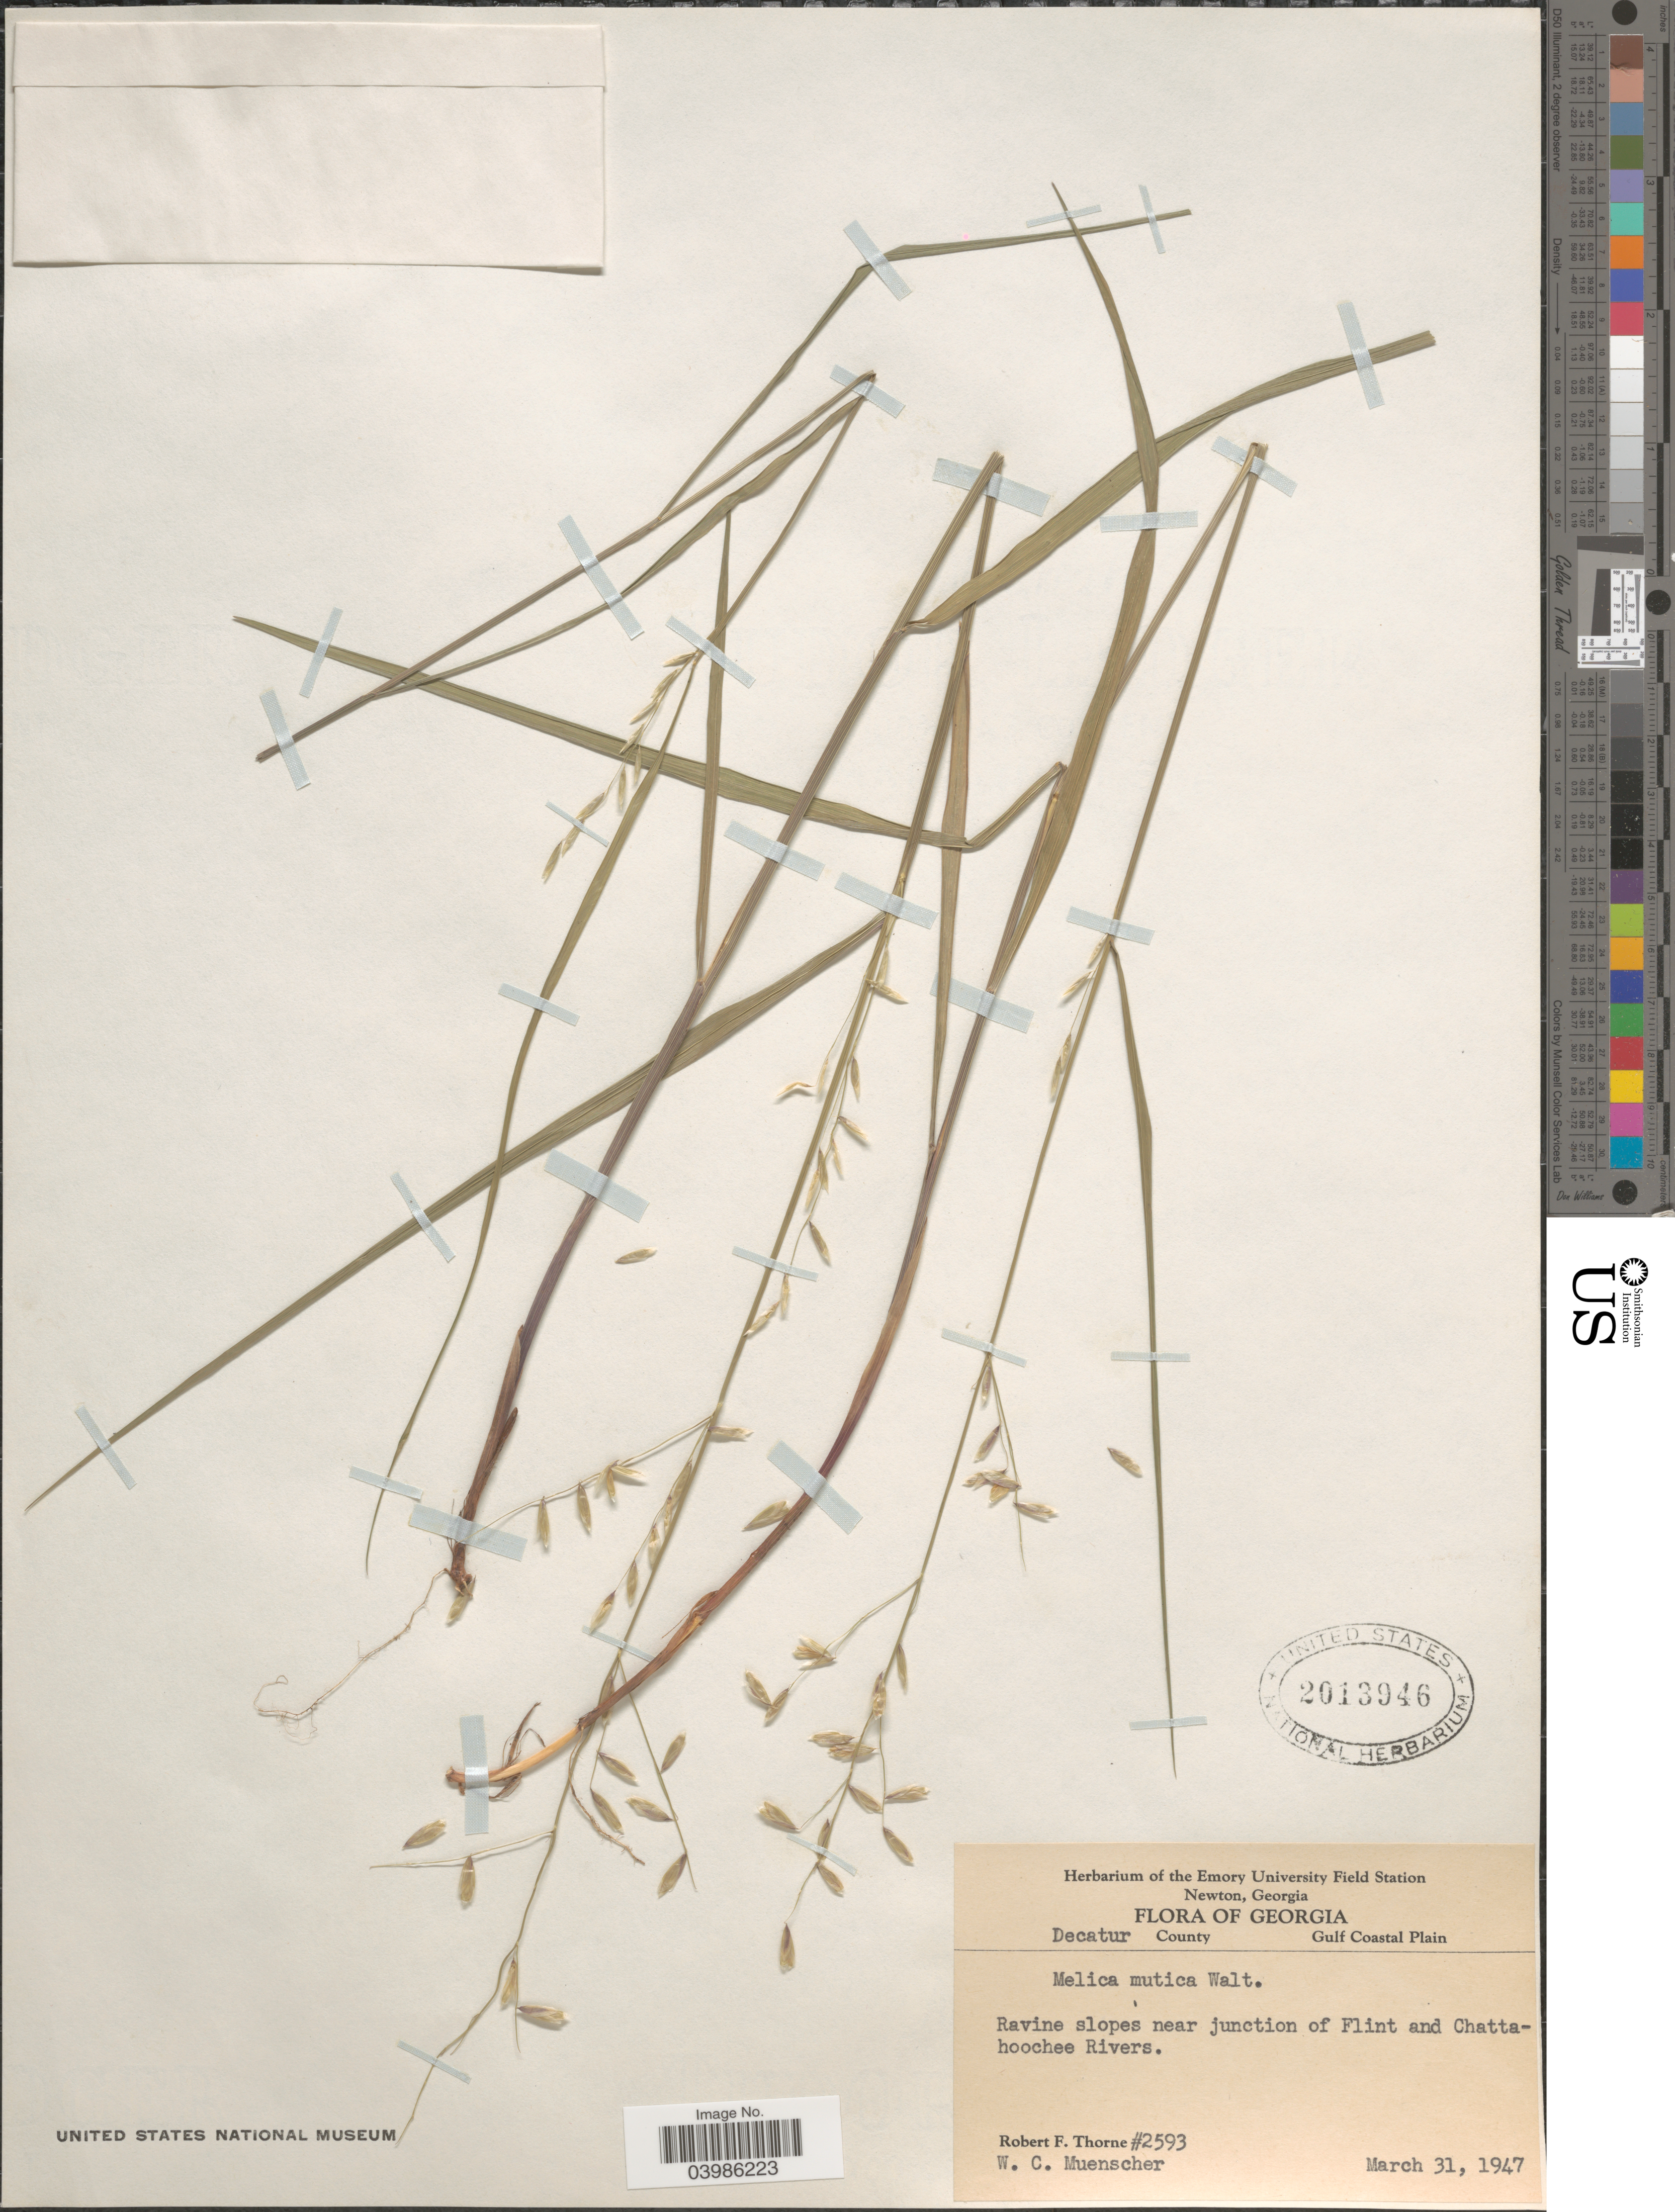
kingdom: Plantae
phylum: Tracheophyta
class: Liliopsida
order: Poales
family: Poaceae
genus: Melica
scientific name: Melica mutica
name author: Walter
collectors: R. F. Thorne & W. Muenscher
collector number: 2593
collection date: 1947-03-31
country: United States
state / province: Georgia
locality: Decatur County. Gulf Coastal Plain. Ravine slopes near junction of Flint and Chattahoochee Rivers.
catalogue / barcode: US 2013946